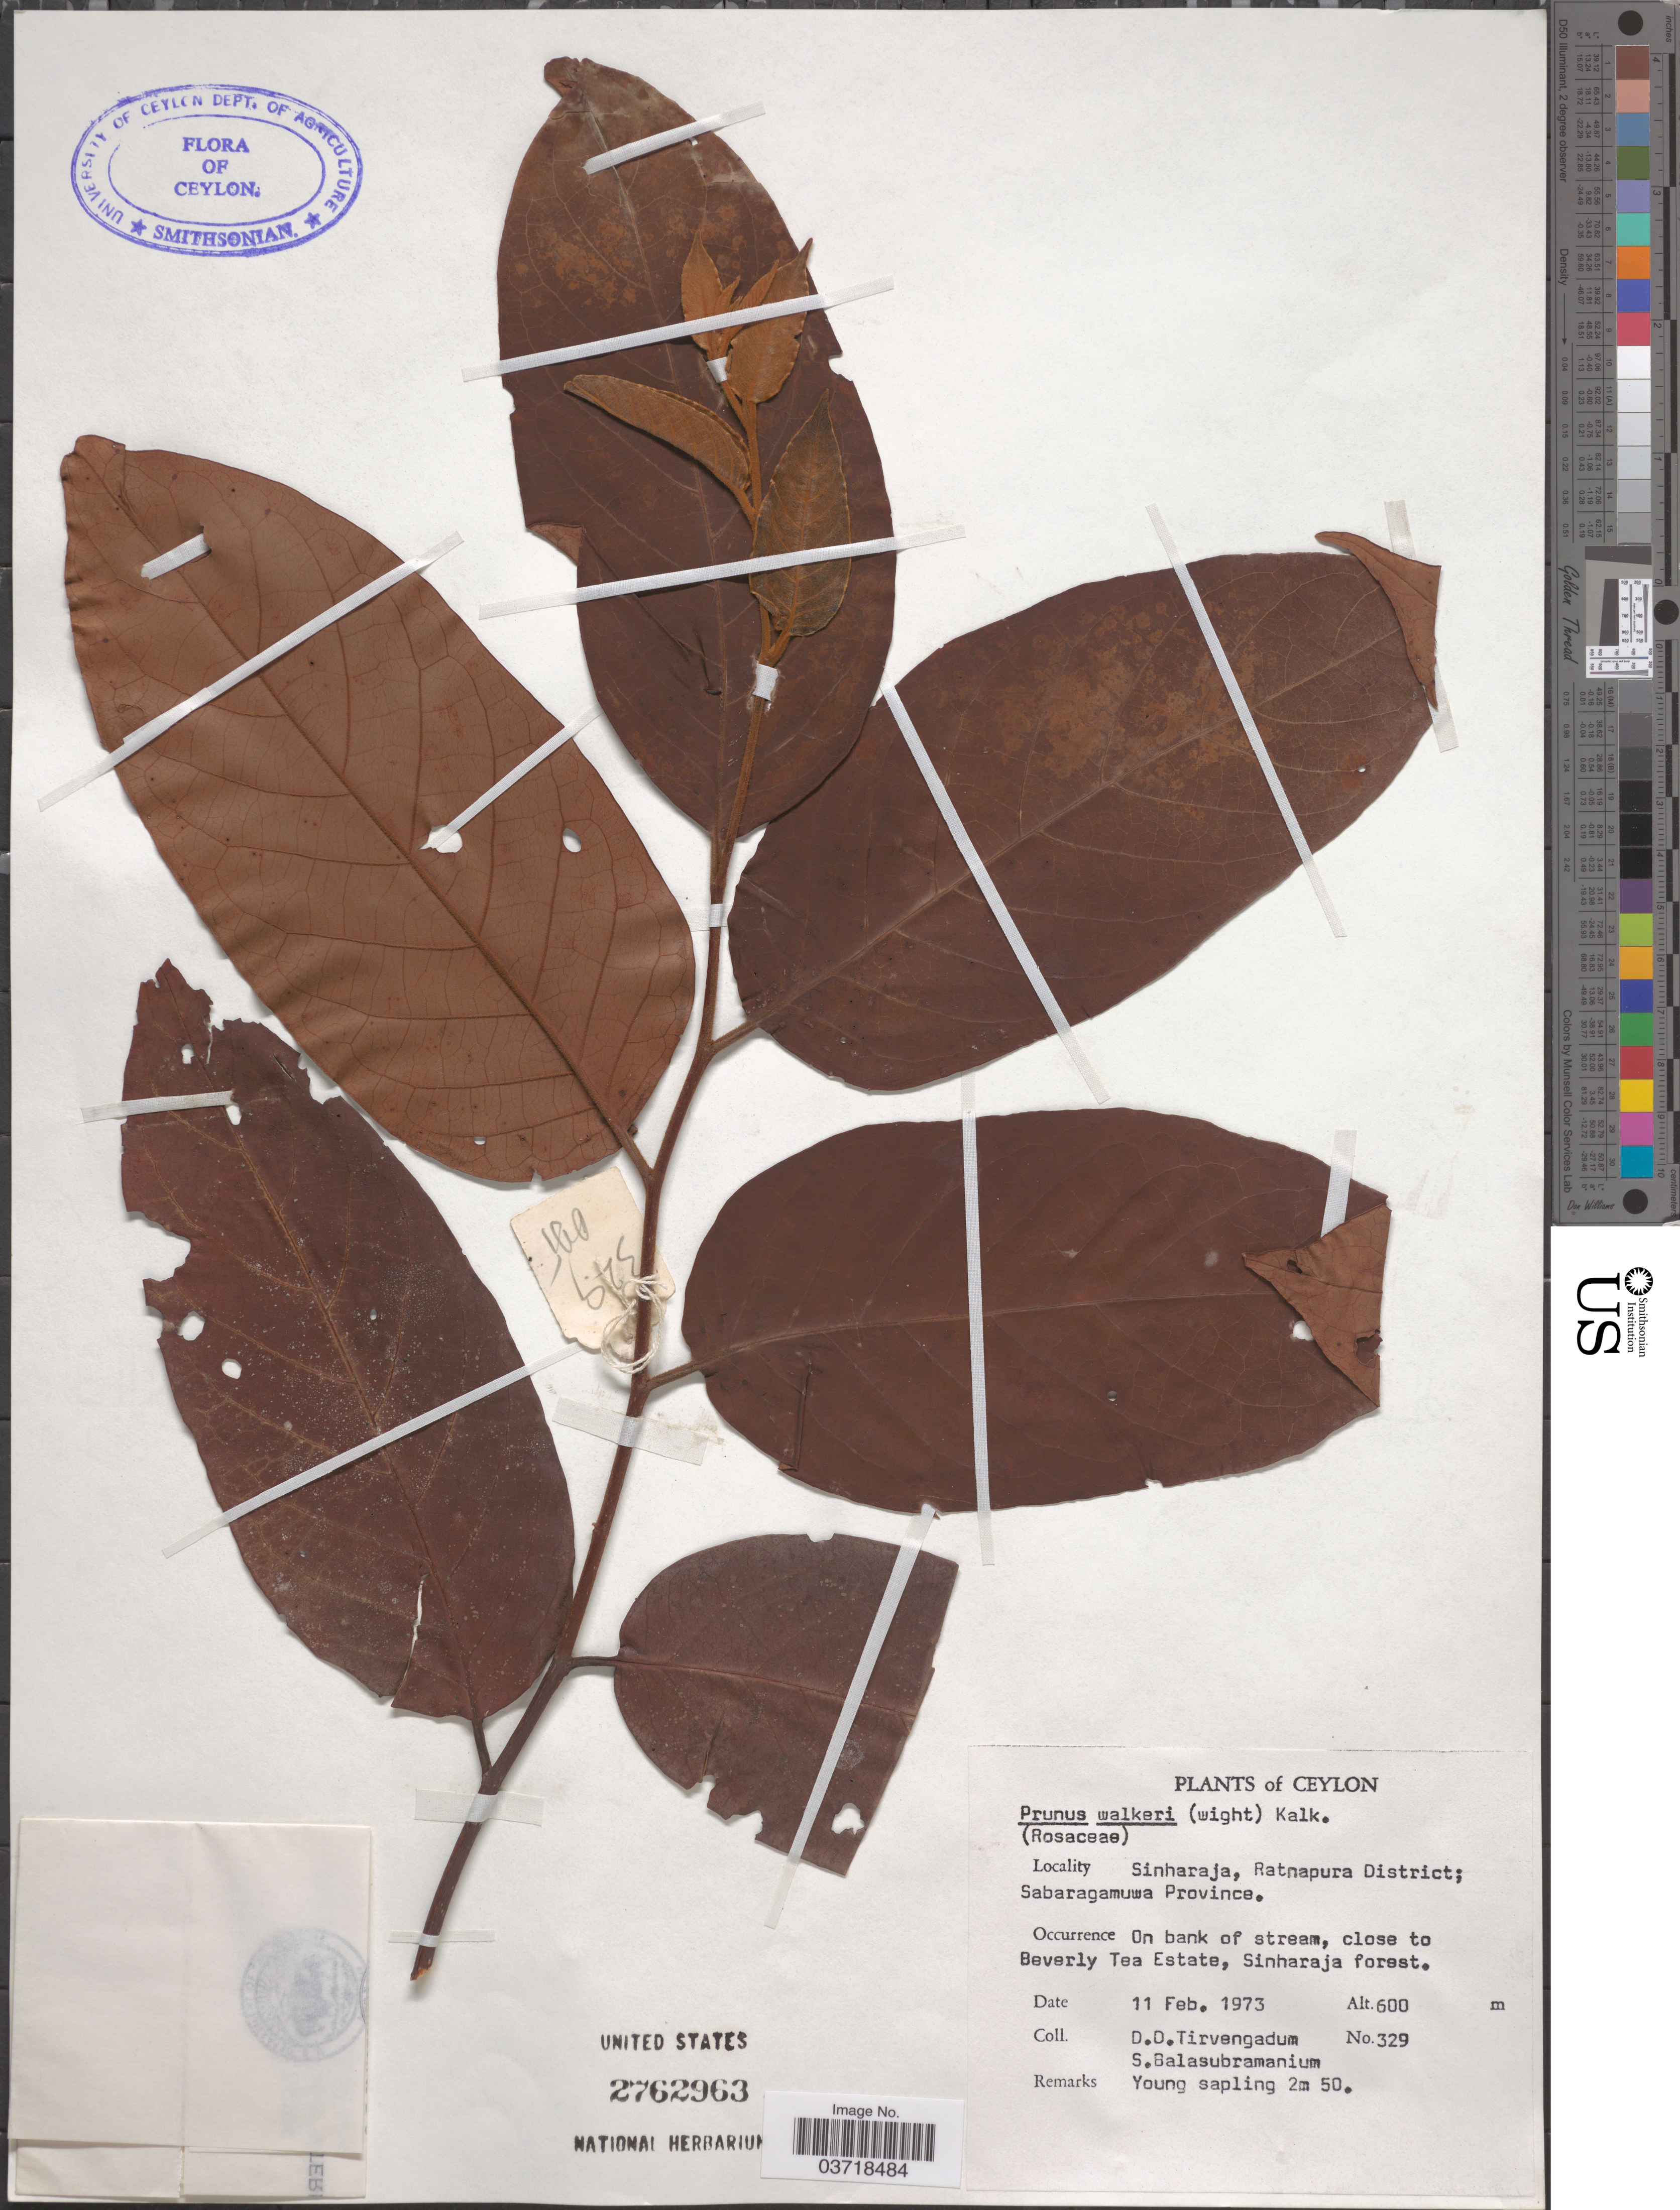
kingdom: Plantae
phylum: Tracheophyta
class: Magnoliopsida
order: Rosales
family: Rosaceae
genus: Prunus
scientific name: Prunus walkeri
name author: (Wight) Kalkman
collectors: D. Tirvengadum & S. Balasubramanium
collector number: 329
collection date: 1973-02-11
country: Sri Lanka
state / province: Sabaragamuwa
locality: Ceylon. Sinharaja, Ratnapura District. On bank of stream, close to Beverly Tea Estate, Sinharaja forest.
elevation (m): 600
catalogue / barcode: US 2762963